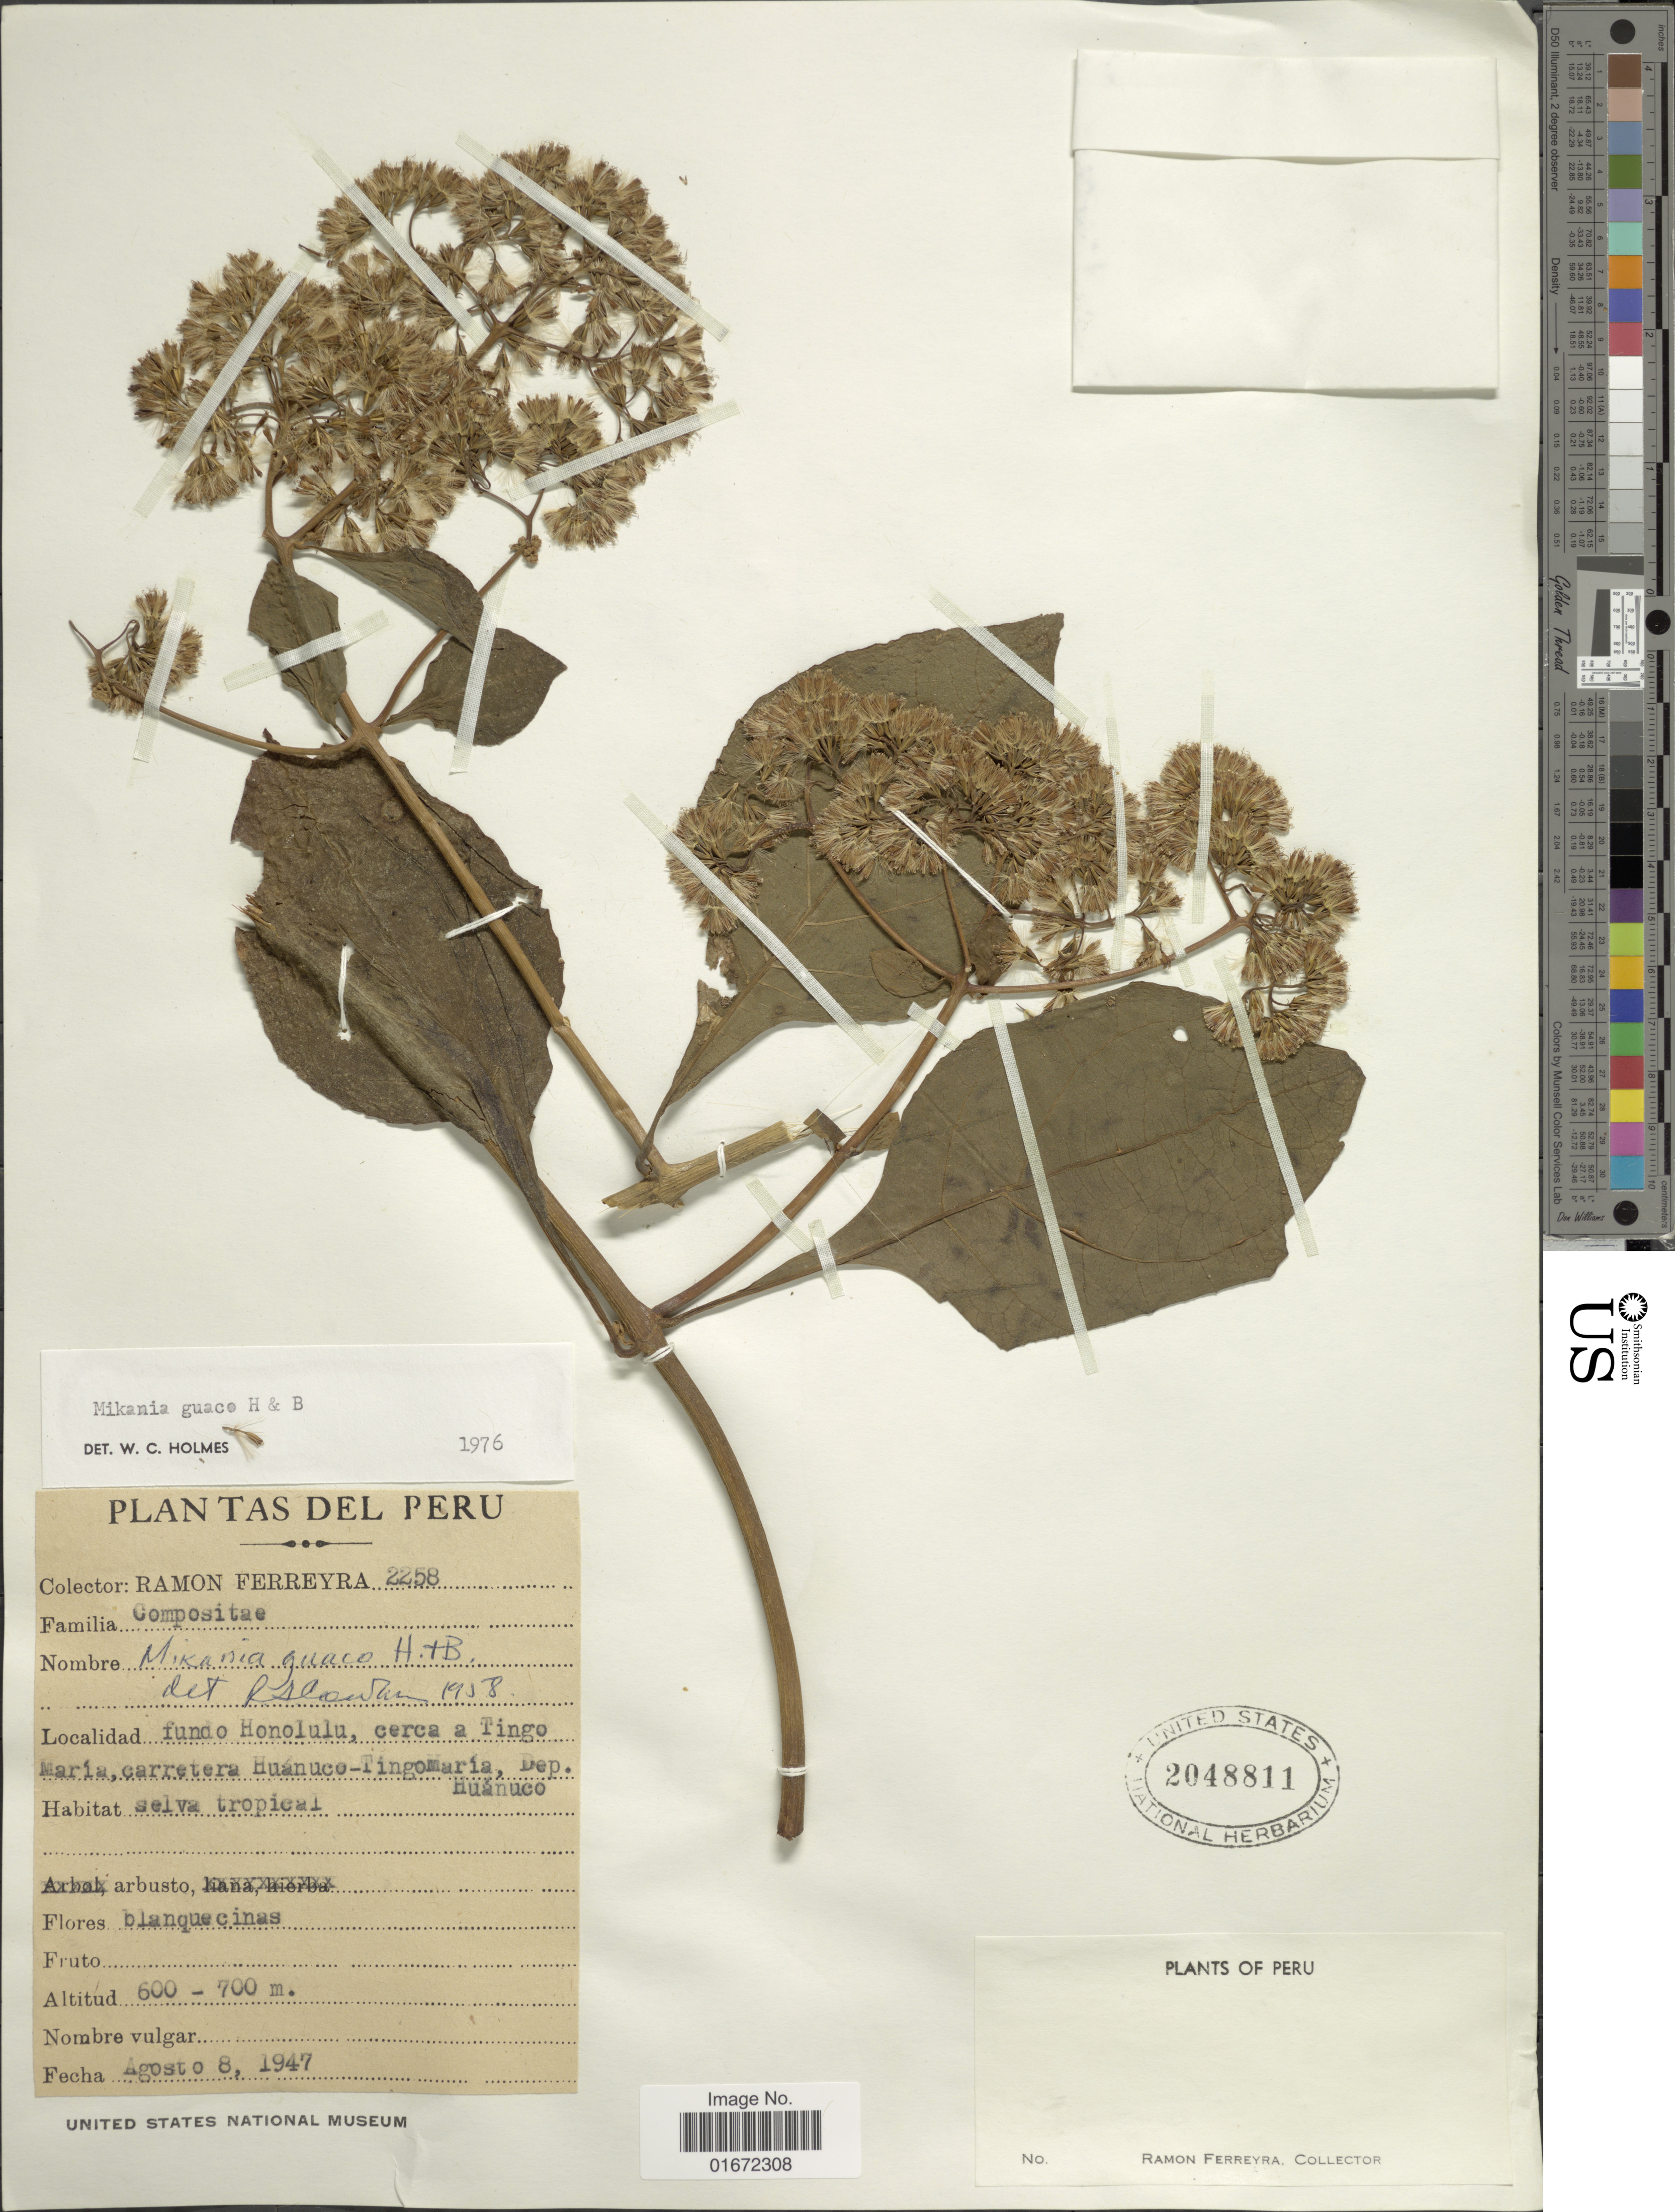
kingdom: Plantae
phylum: Tracheophyta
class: Magnoliopsida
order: Asterales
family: Asteraceae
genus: Mikania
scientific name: Mikania guaco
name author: Humb. & Bonpl.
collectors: R. A. Ferreyra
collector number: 2258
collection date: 1947-08-08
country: Peru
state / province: Huánuco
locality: Fundo Honolulu, cerca a Tingo Maria, carretera Huánuco-Tingo Maria, Dep. Huánuco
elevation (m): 600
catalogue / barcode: US 2048811